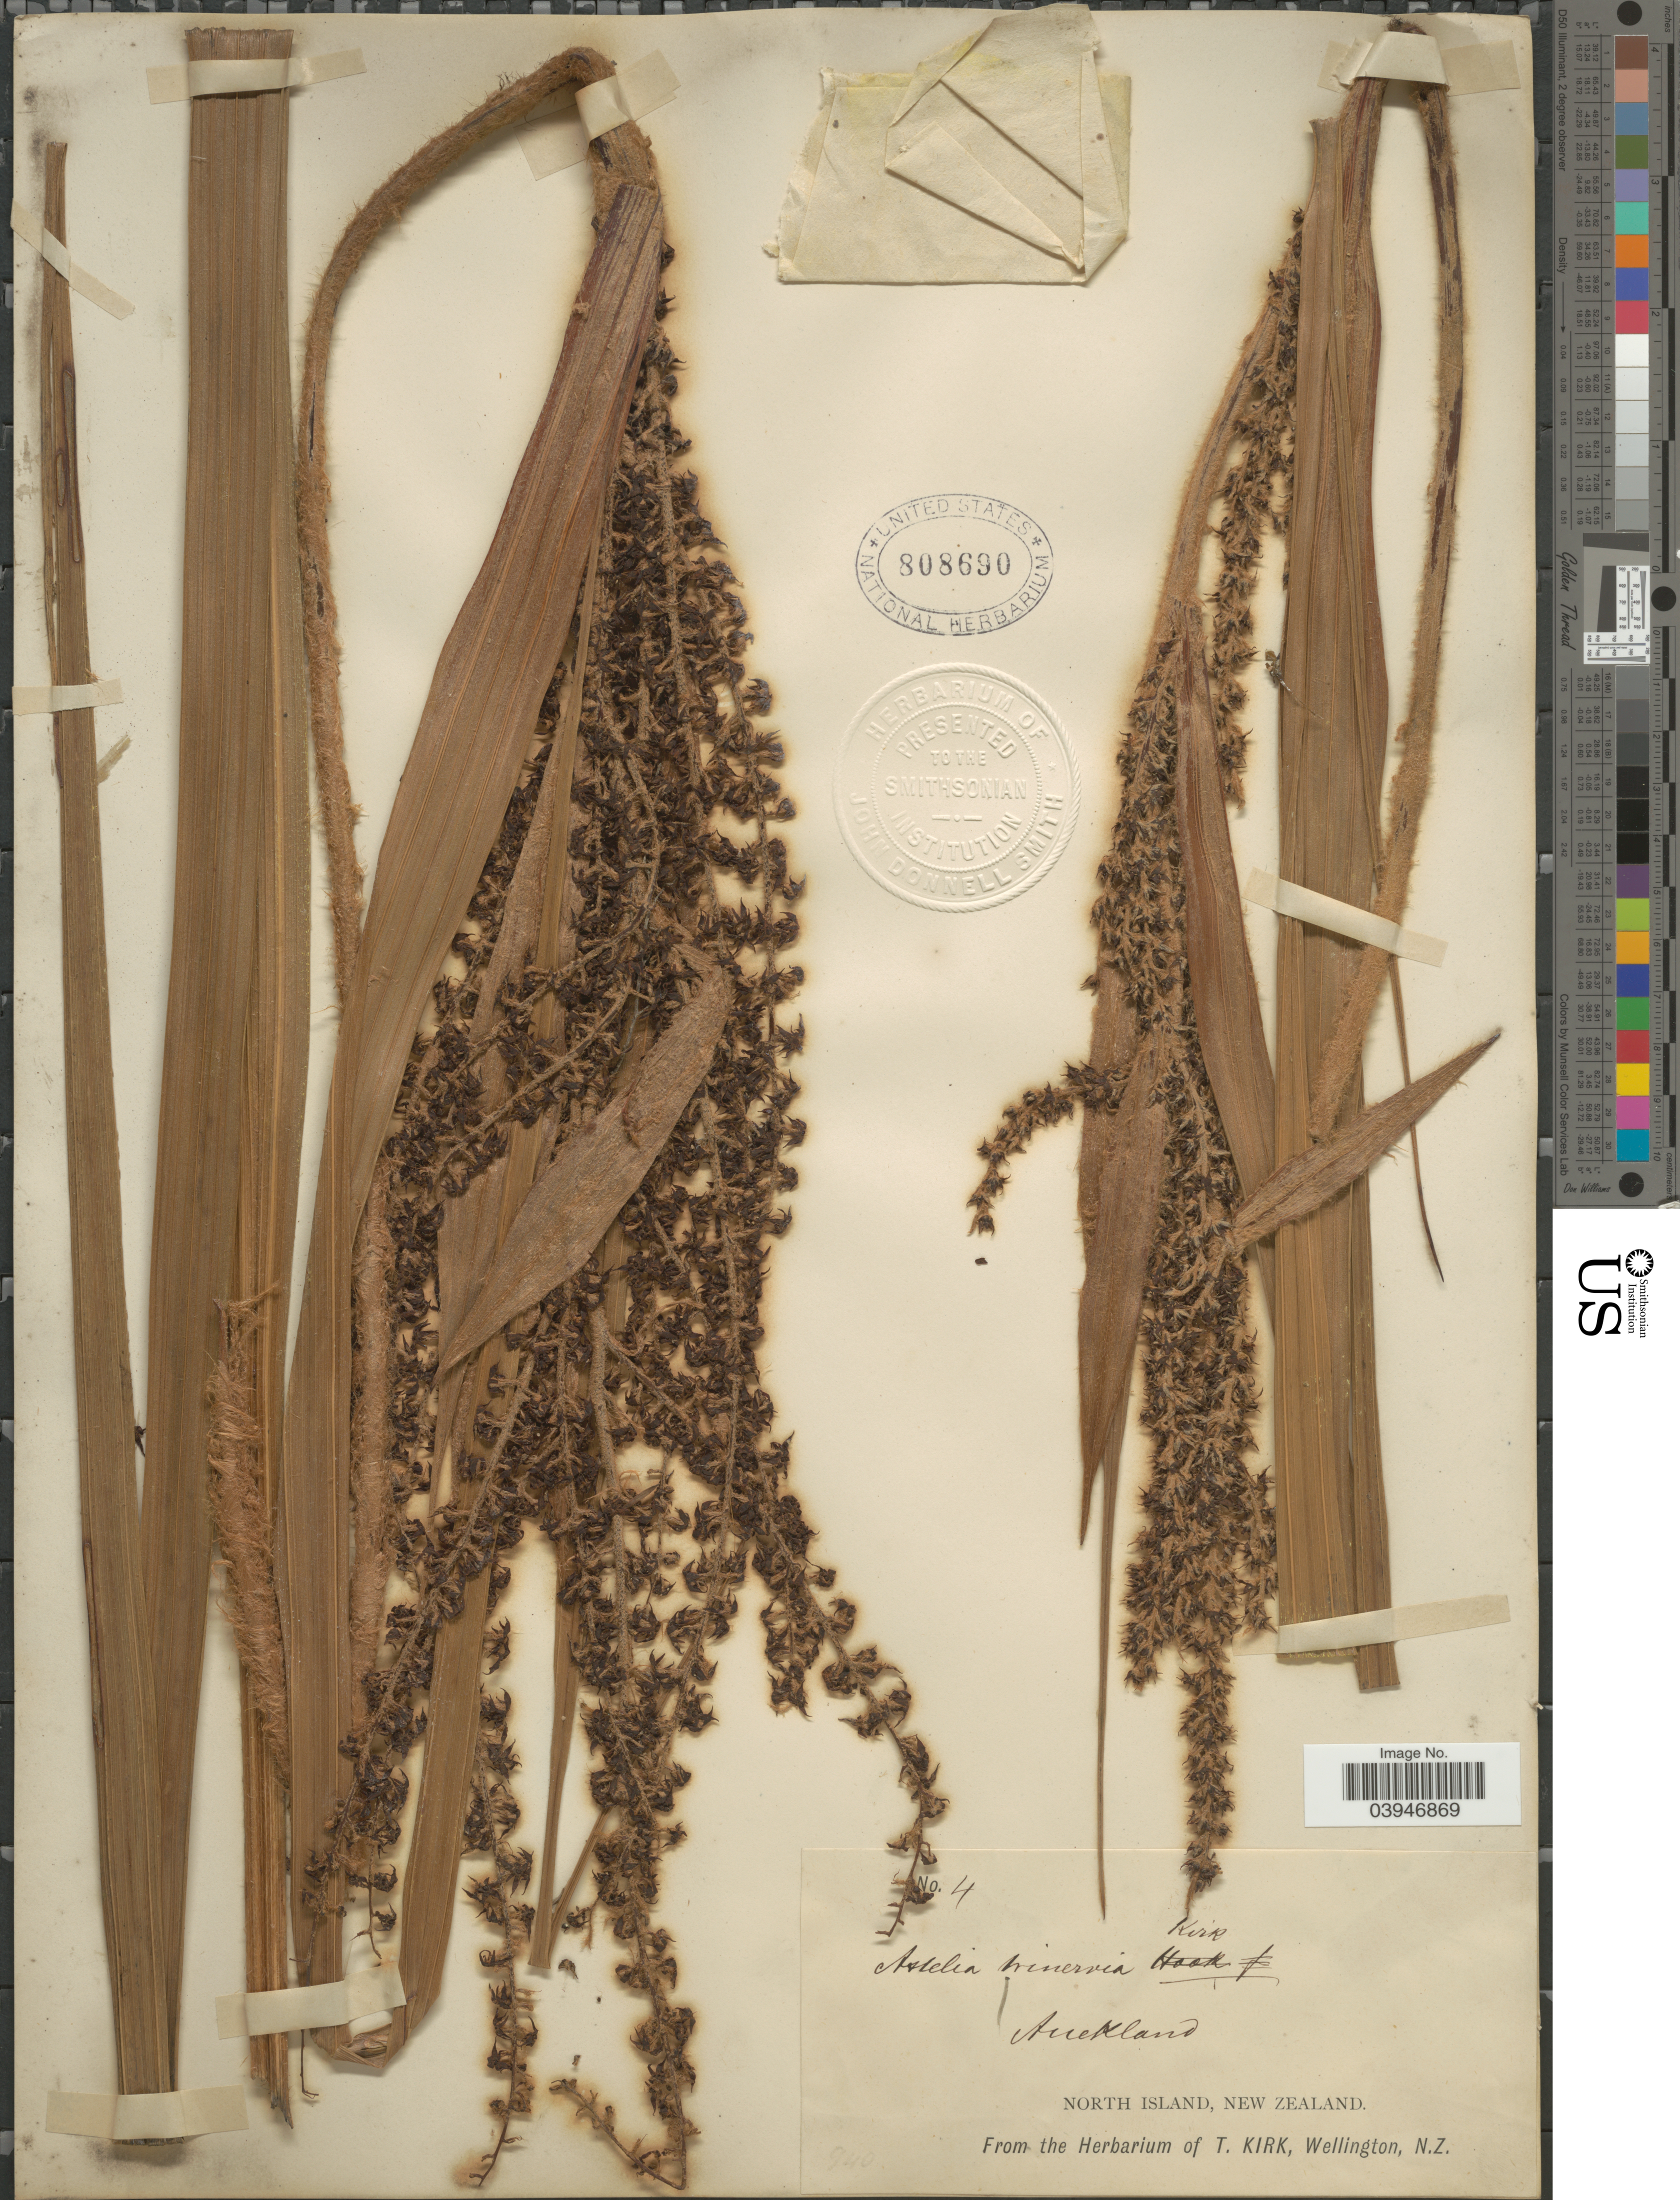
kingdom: Plantae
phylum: Tracheophyta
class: Liliopsida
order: Asparagales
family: Asteliaceae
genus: Astelia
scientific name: Astelia trinervia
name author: Kirk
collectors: ex herb. T. Kirk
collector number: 4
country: New Zealand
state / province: Auckland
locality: North Island.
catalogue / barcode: US 808690